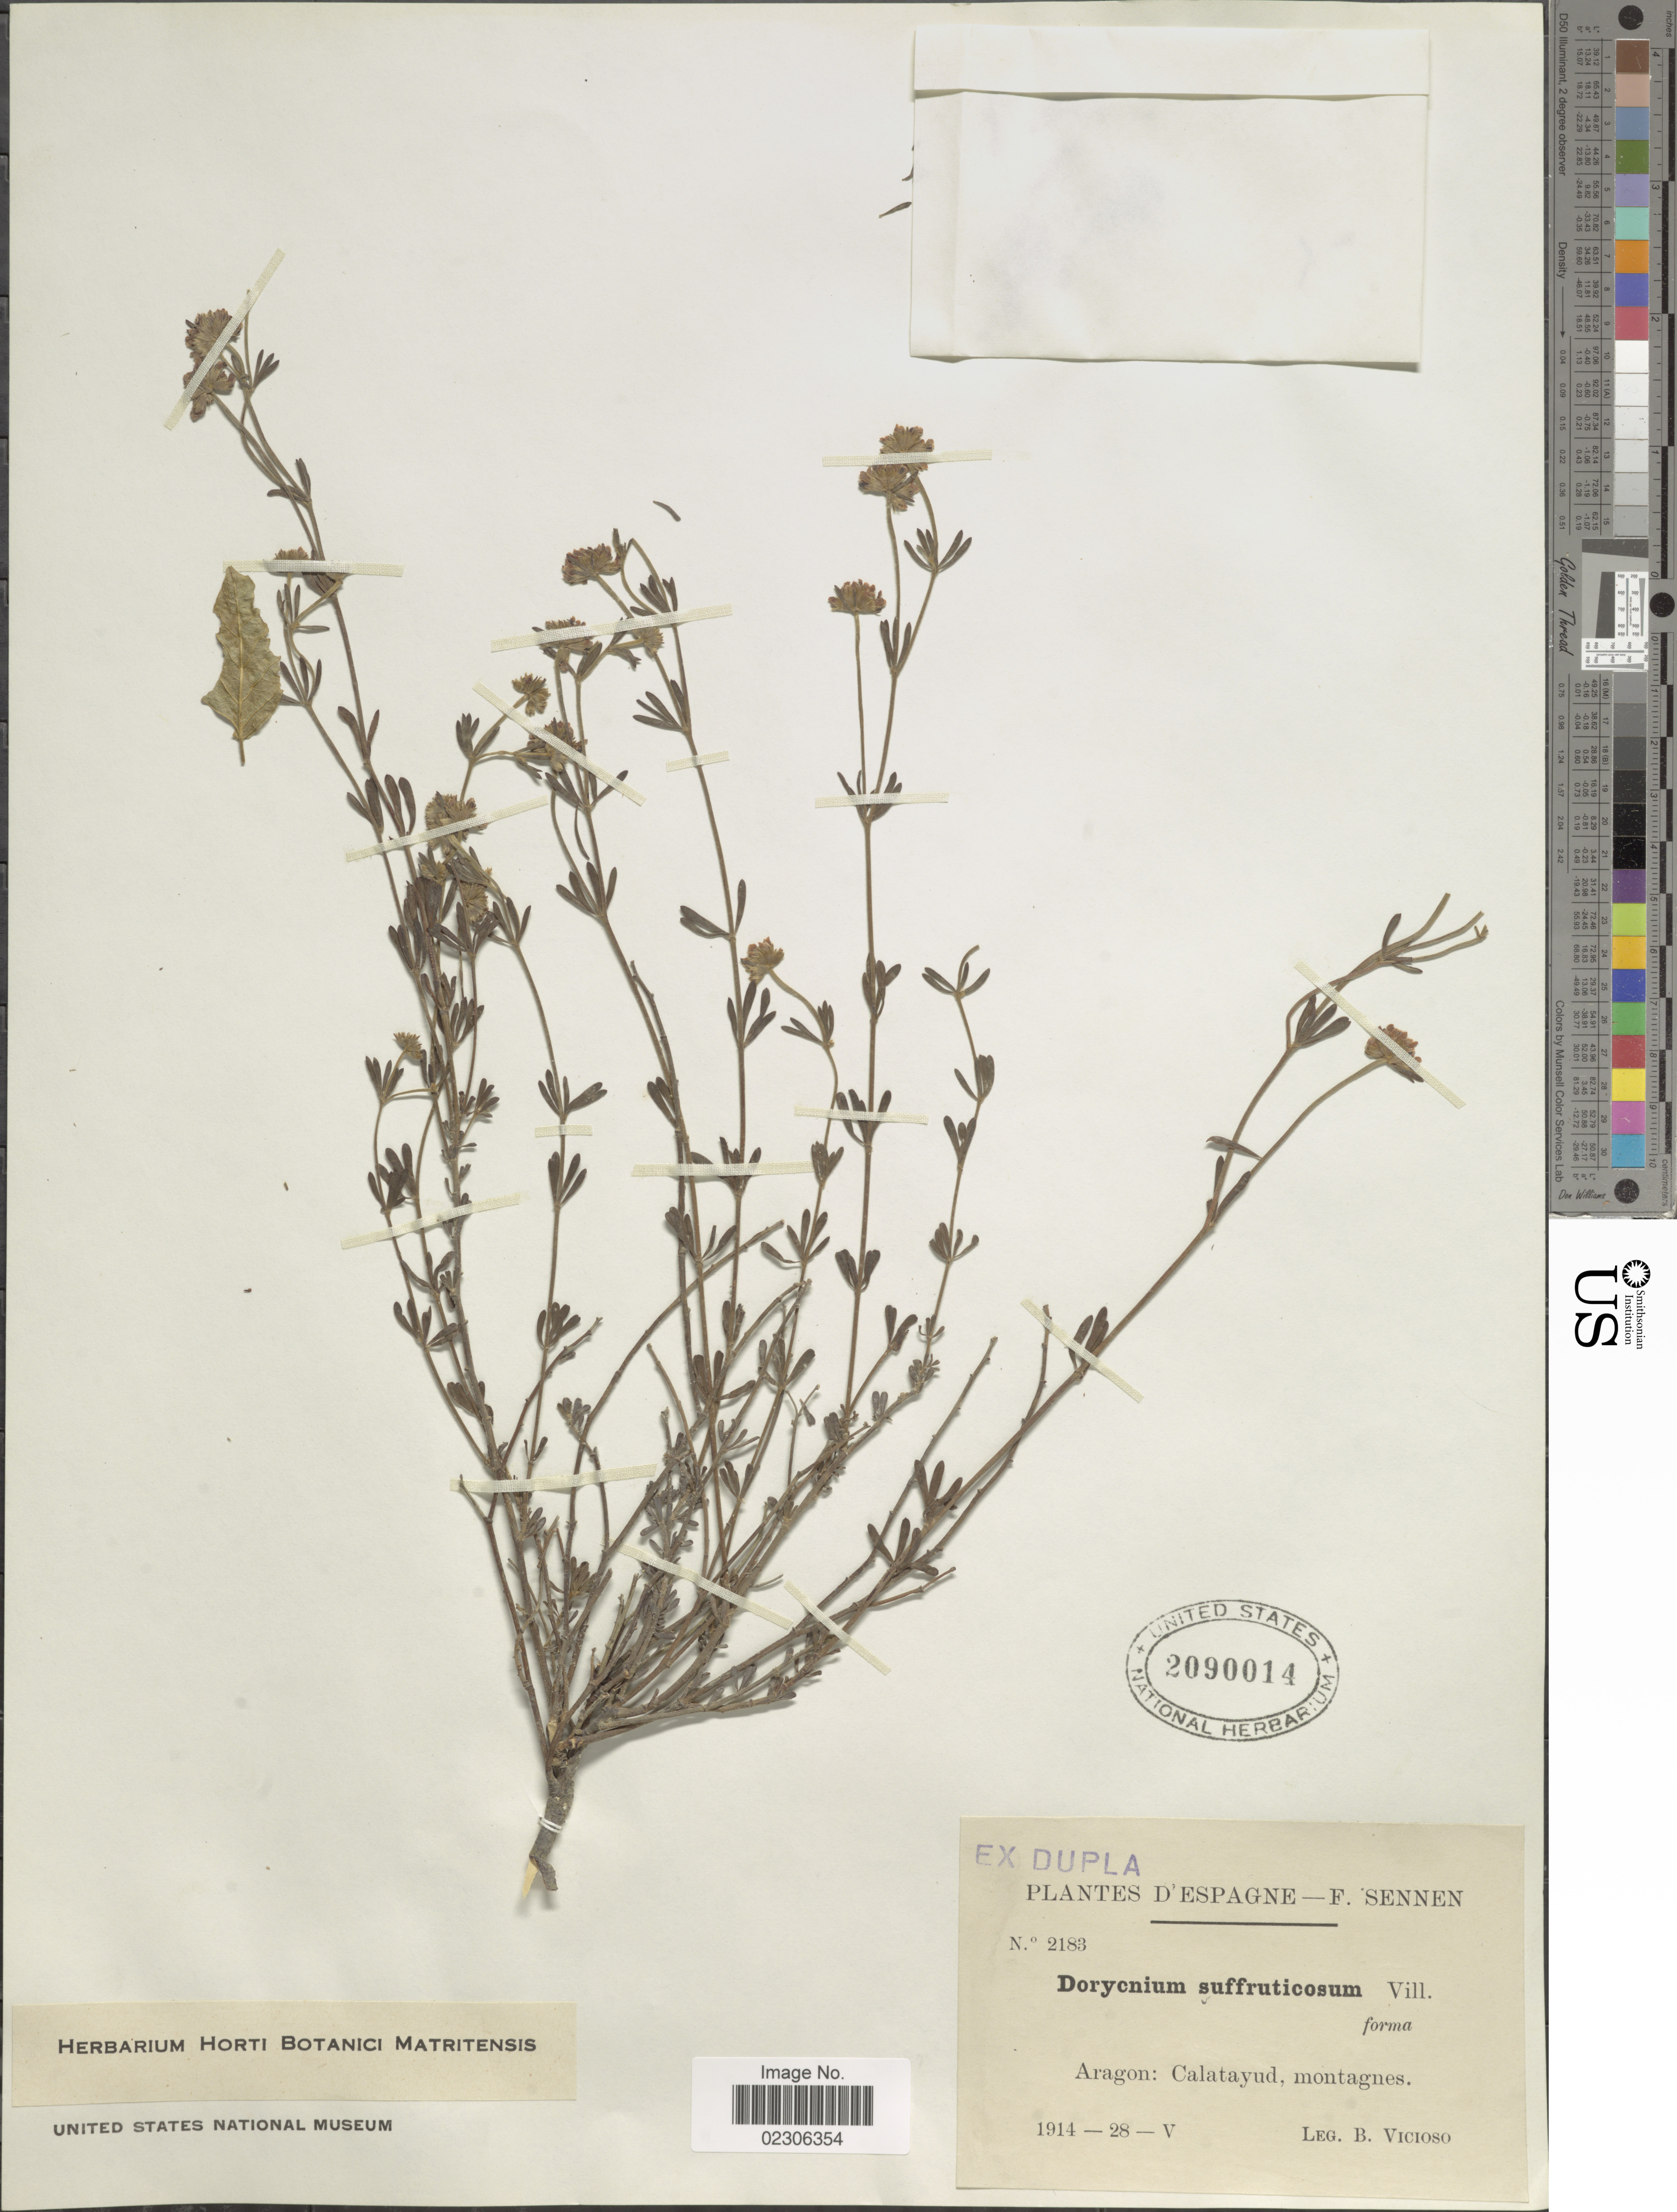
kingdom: Plantae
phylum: Tracheophyta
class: Magnoliopsida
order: Fabales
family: Fabaceae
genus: Dorycnium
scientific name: Dorycnium suffruticosum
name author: Vill.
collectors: Vicioso, B.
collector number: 2183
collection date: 1914-05-28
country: Spain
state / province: Aragón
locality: D'Espagne, F. Sennen, Aragon: Calatayud, montagnes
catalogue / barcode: US 2090014